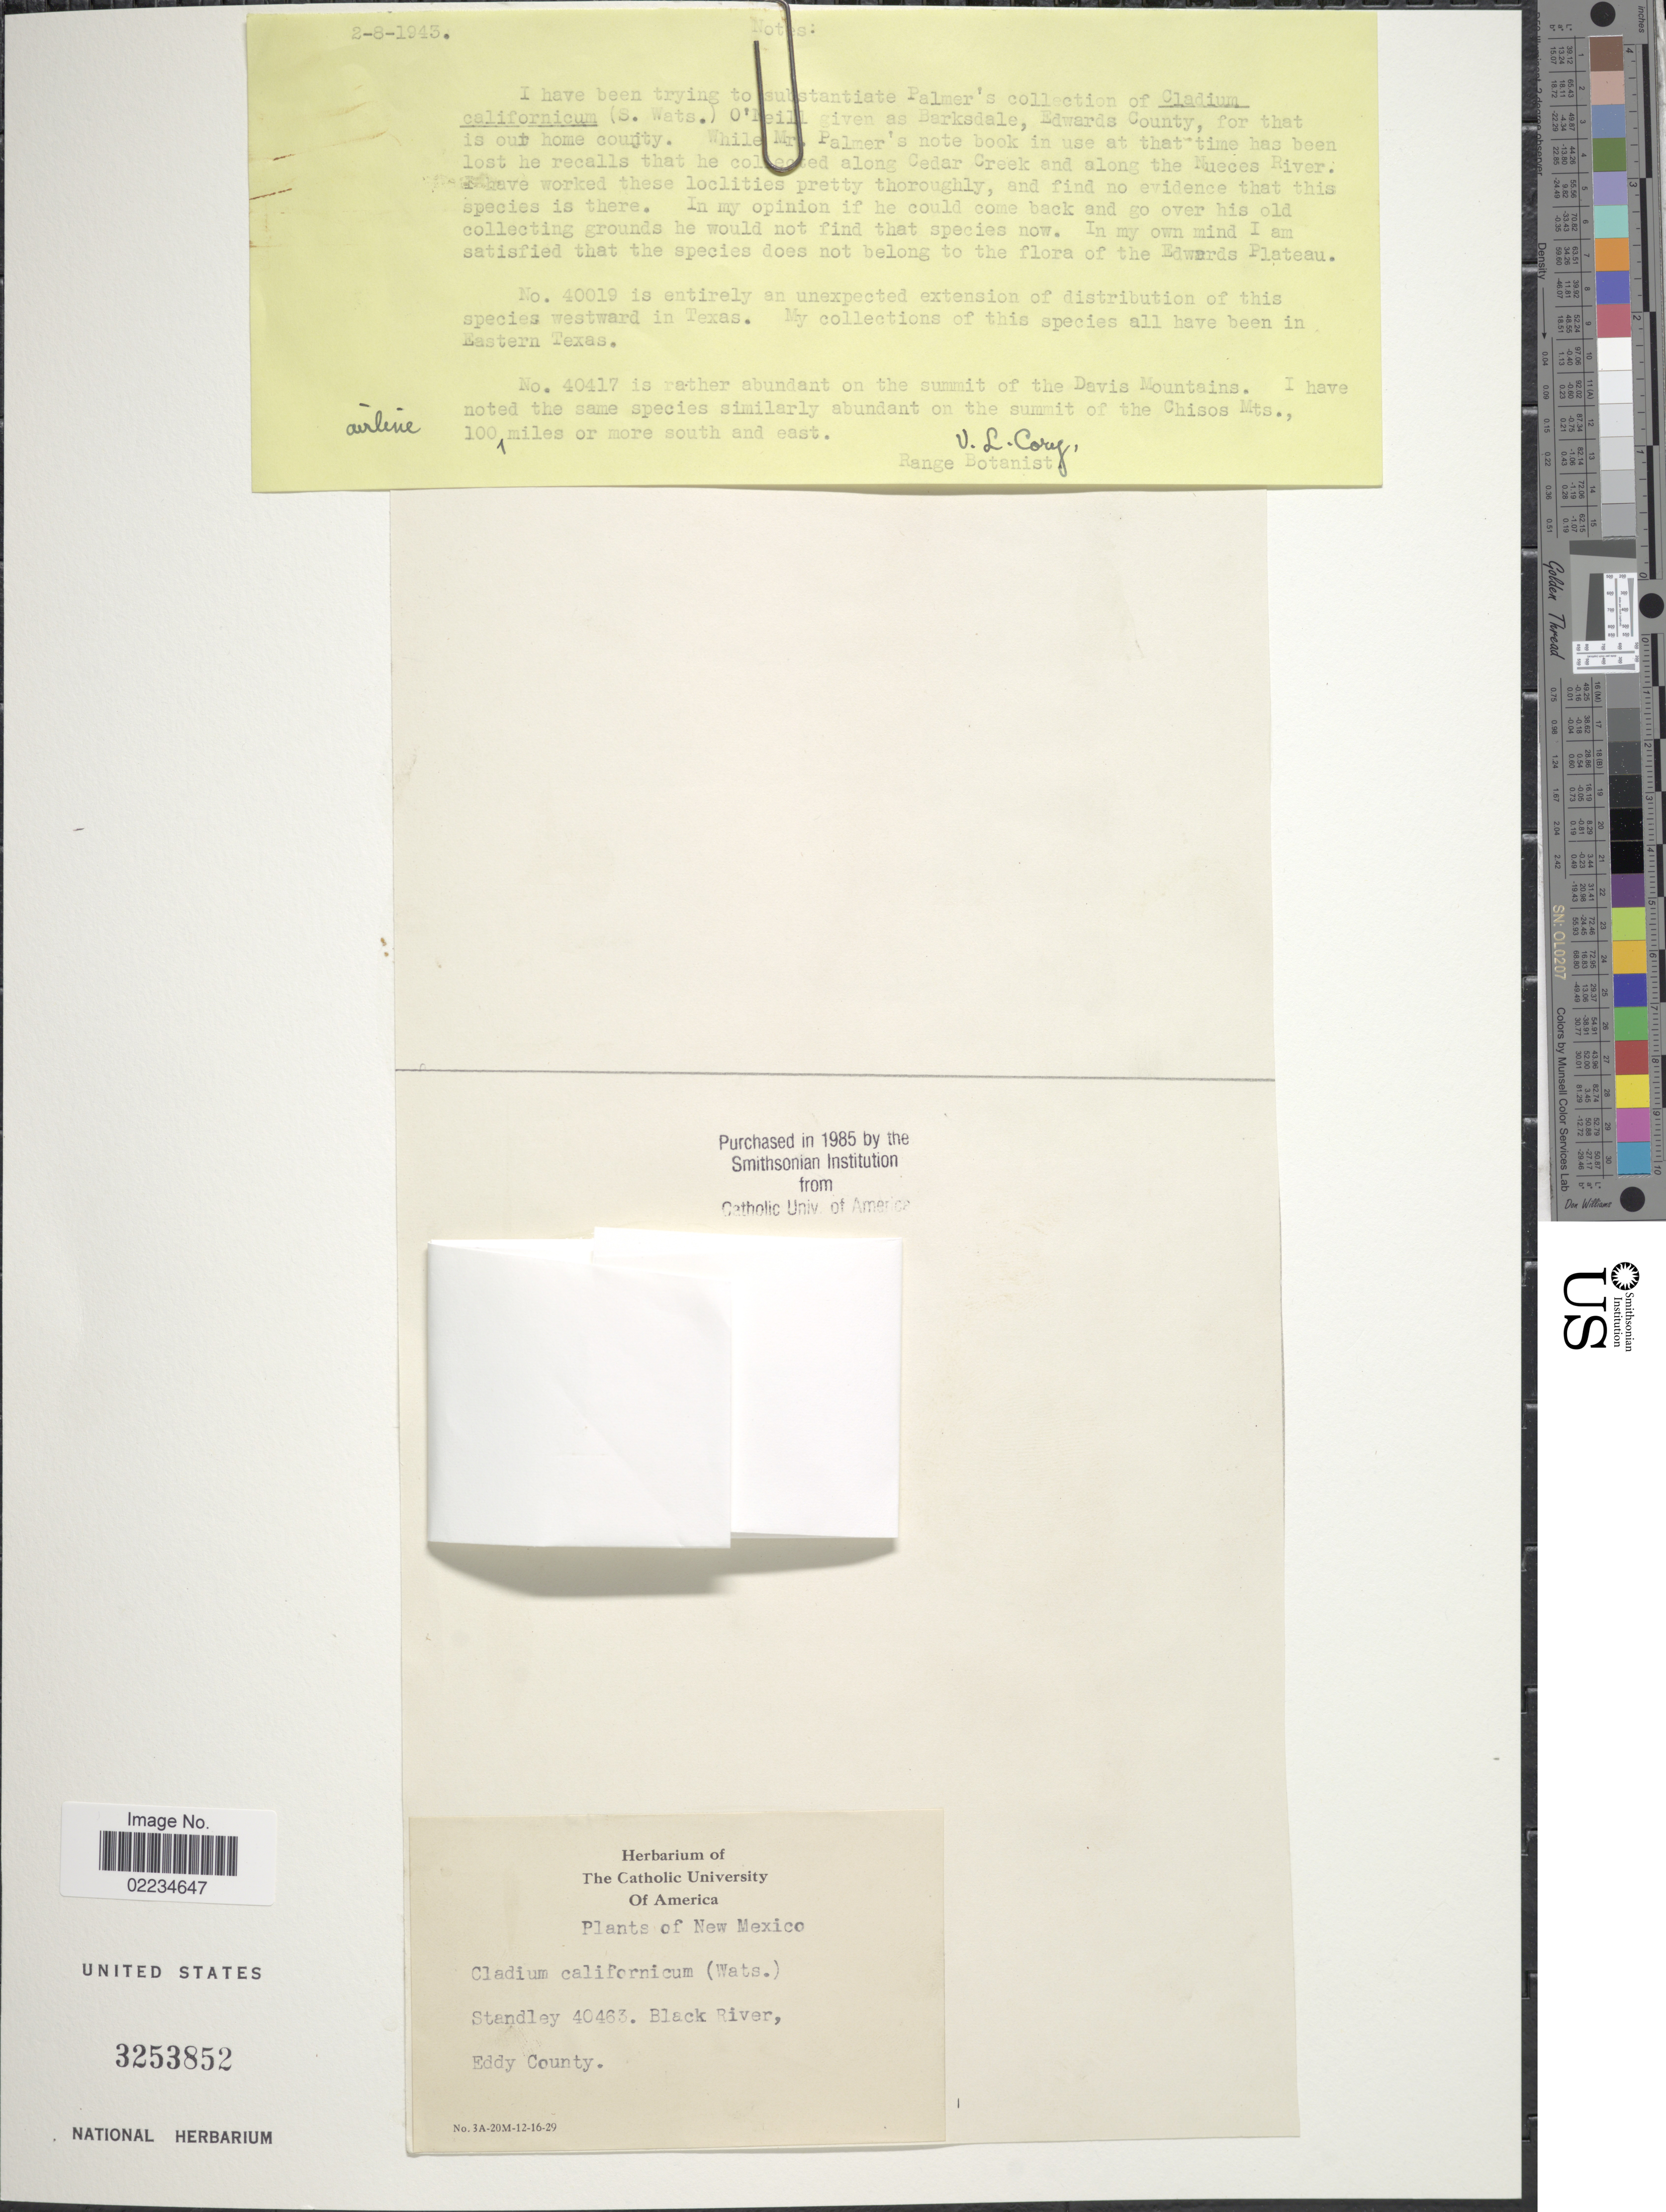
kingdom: Plantae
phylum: Tracheophyta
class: Liliopsida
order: Poales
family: Cyperaceae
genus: Cladium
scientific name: Cladium californicum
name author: (S. Watson) O'Neill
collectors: Standley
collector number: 40463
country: United States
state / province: New Mexico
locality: Black River, Eddy County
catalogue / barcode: US 3253852